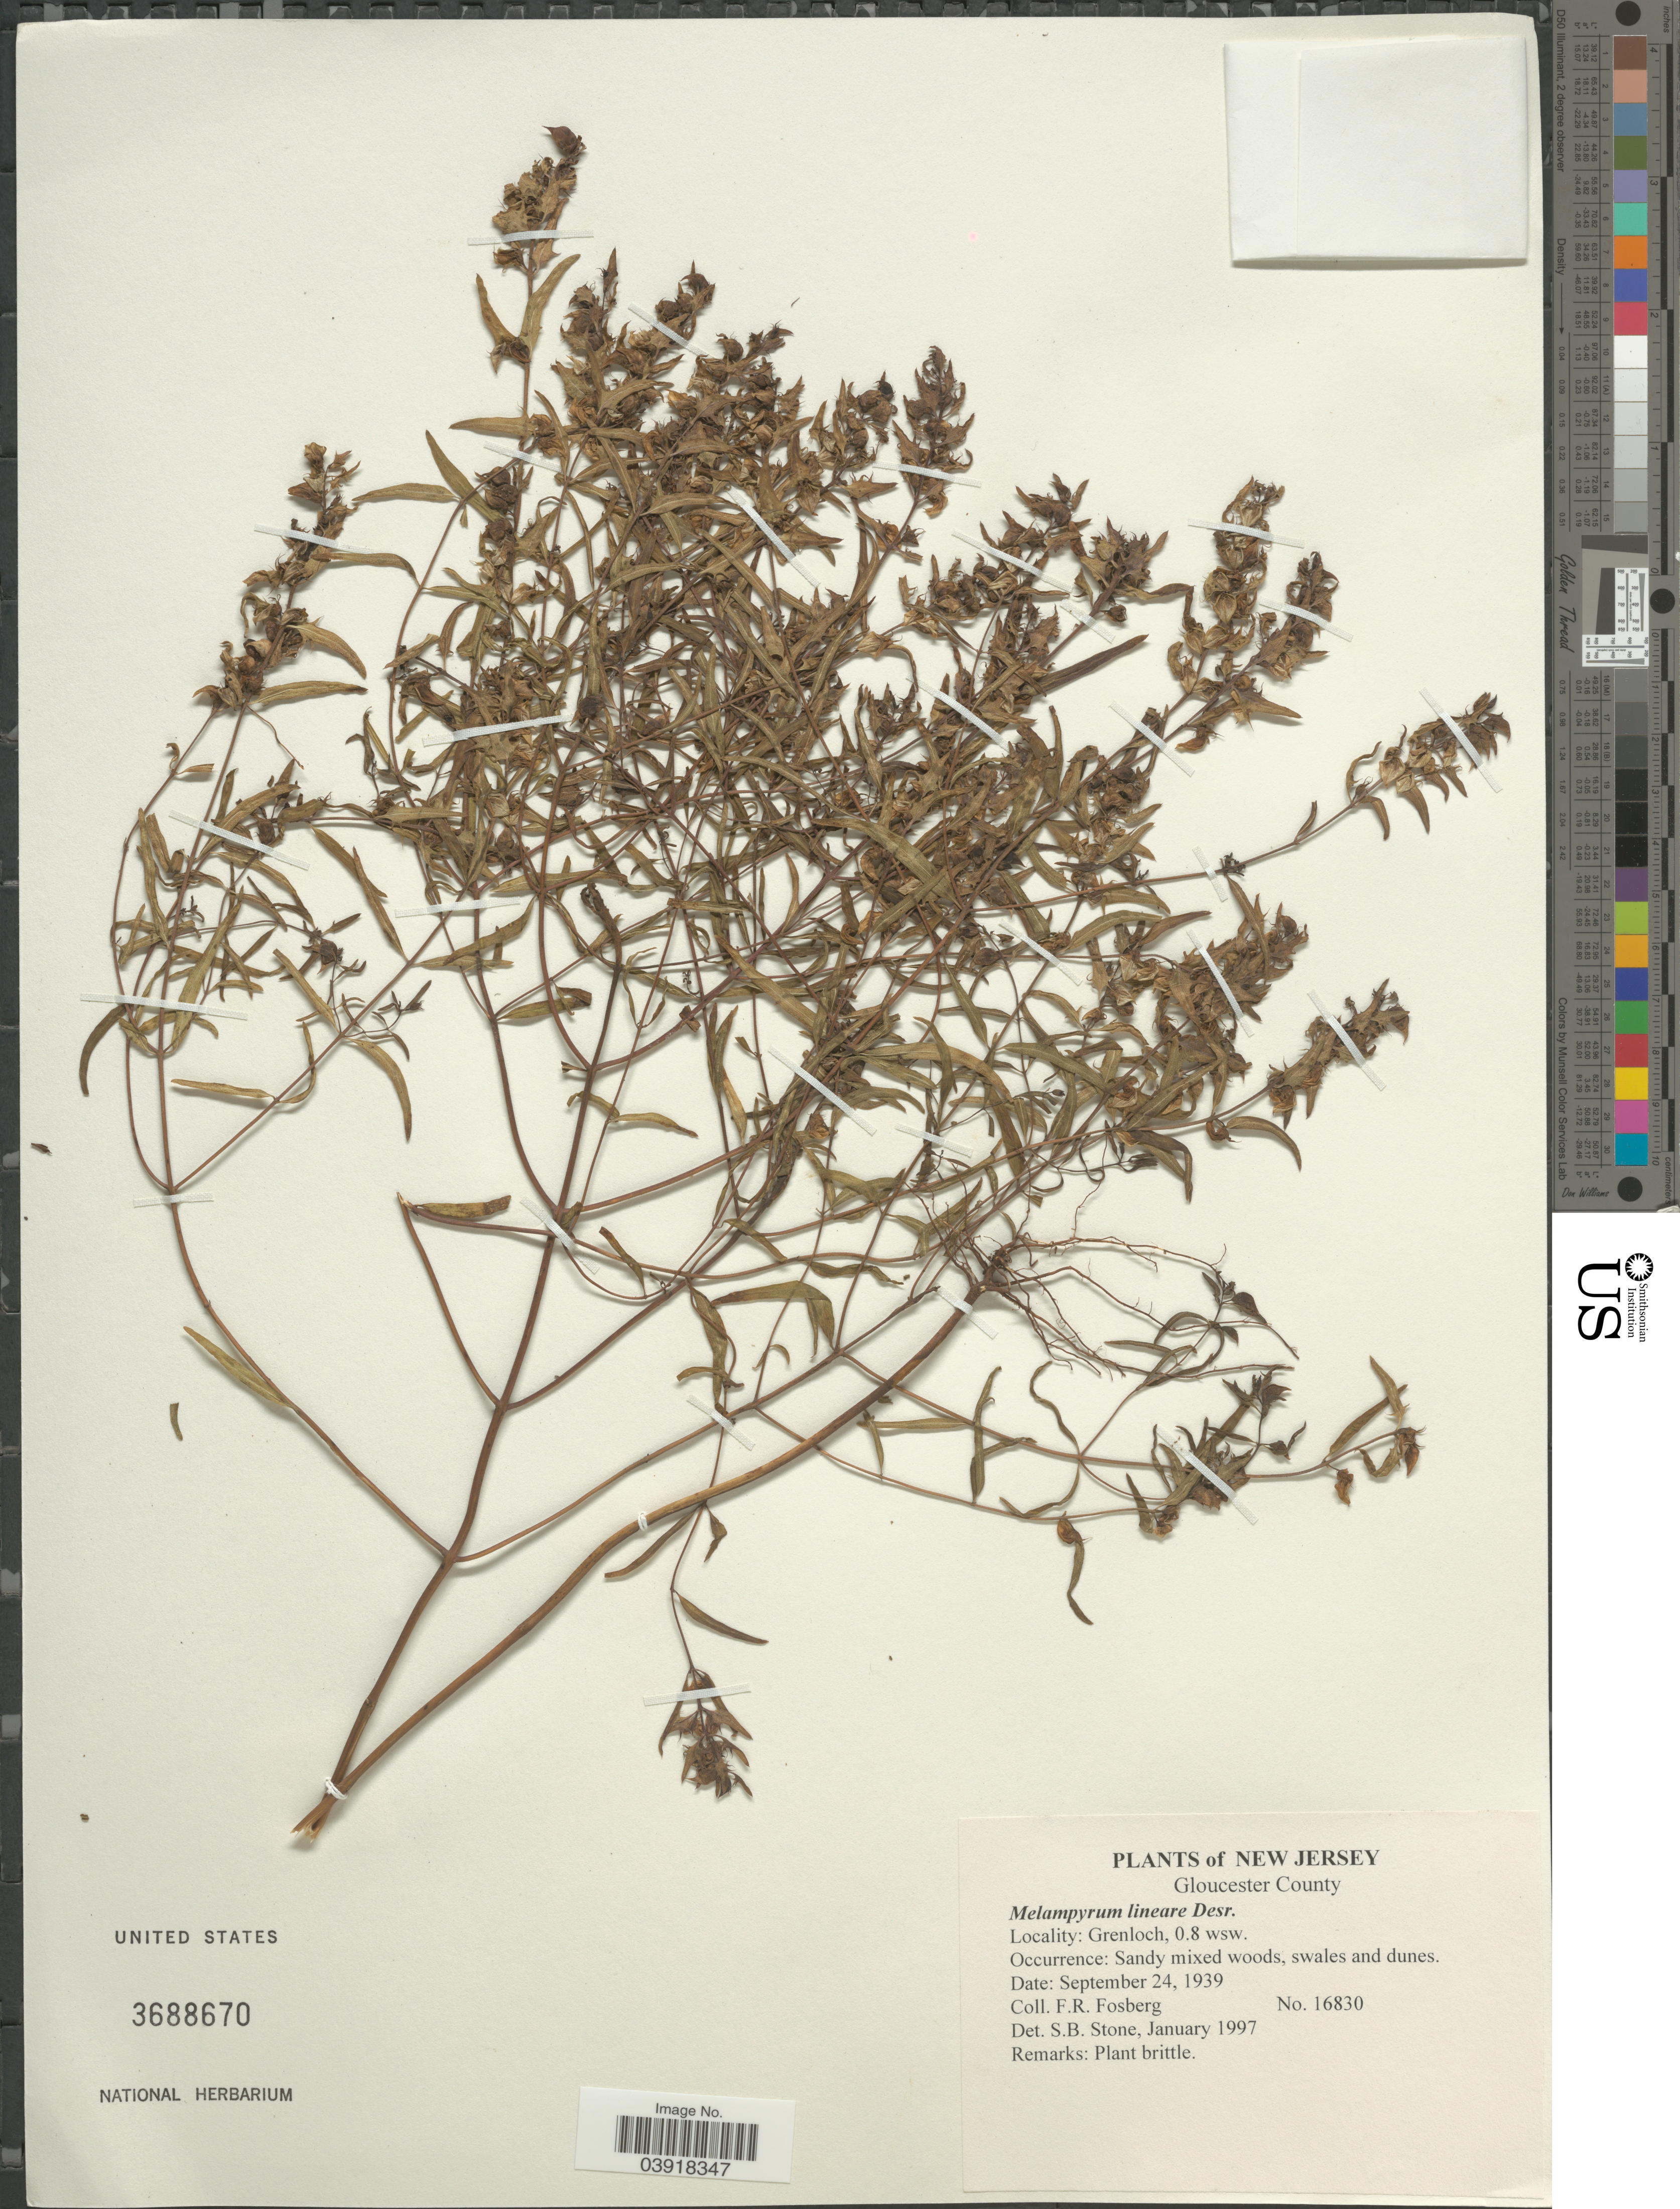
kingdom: Plantae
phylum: Tracheophyta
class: Magnoliopsida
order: Lamiales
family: Orobanchaceae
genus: Melampyrum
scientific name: Melampyrum lineare subsp. typicum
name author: Pennell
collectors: F. R. Fosberg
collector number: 16830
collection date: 1939-09-24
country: United States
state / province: New Jersey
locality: Gloucester County. Grenloch, 0.8 wsw.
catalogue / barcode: US 3688670